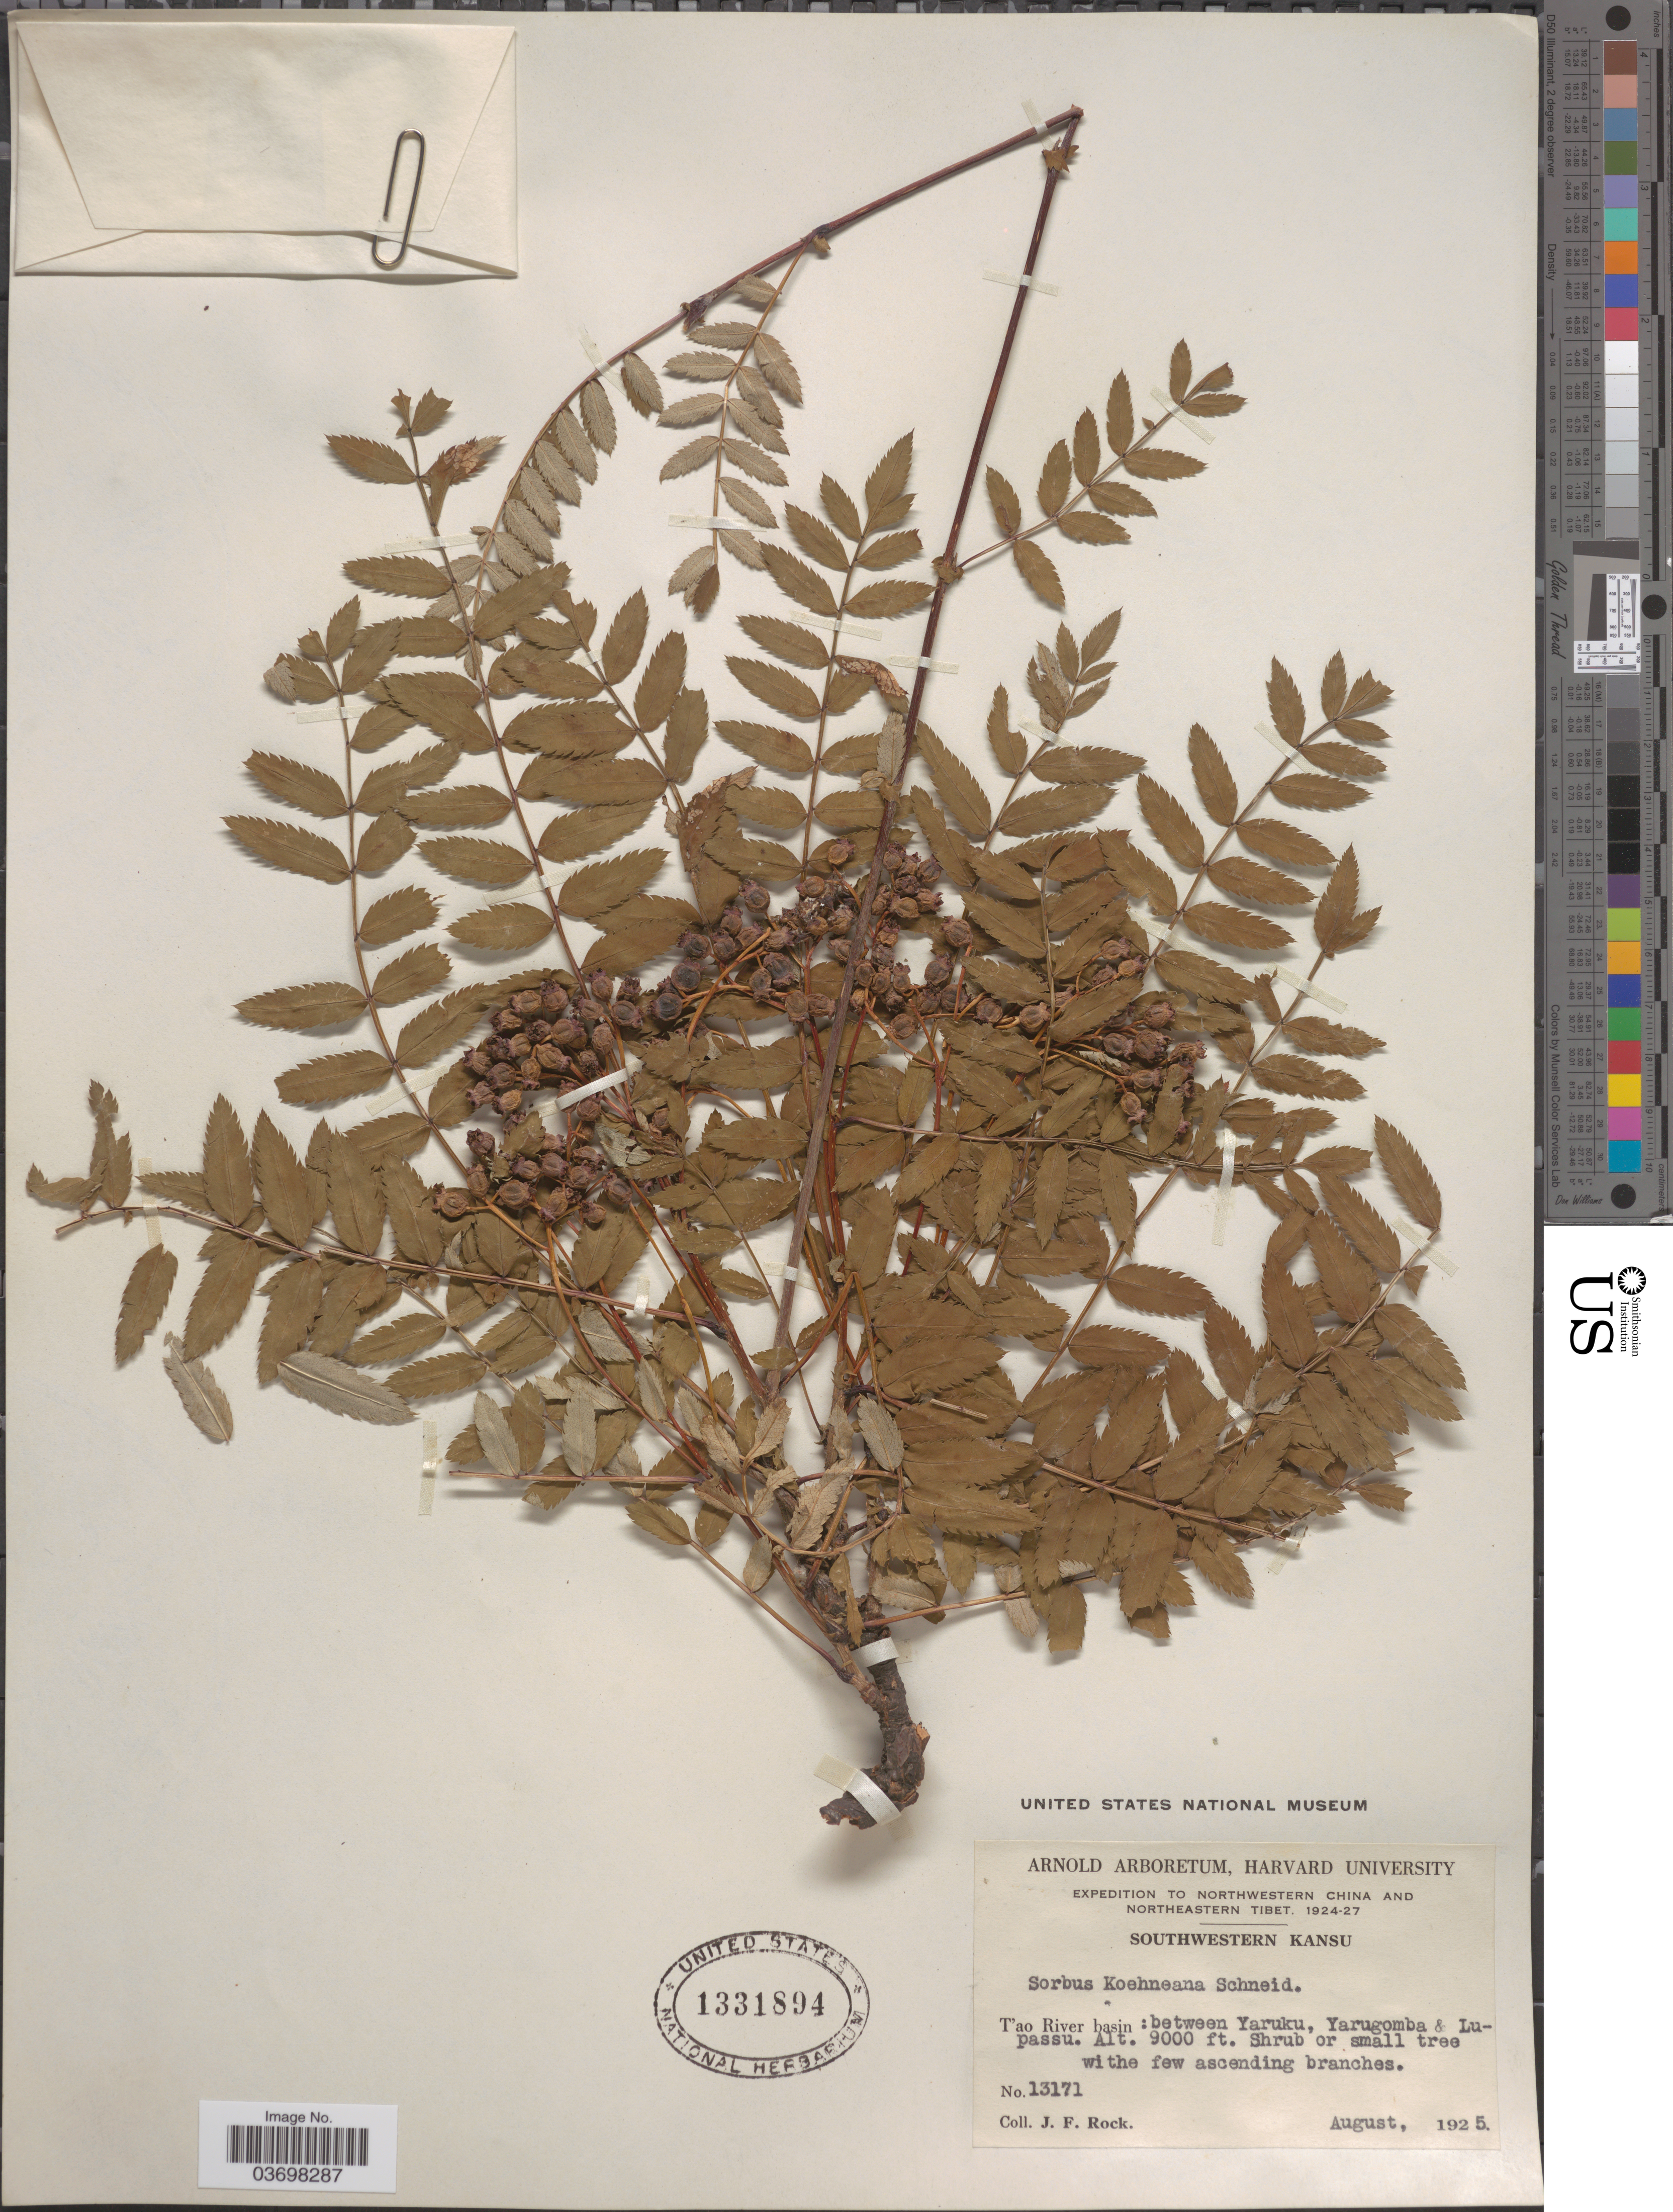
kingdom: Plantae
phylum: Tracheophyta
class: Magnoliopsida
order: Rosales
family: Rosaceae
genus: Sorbus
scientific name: Sorbus koehneana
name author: C.K. Schneid.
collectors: J. Rock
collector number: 13171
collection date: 1925-08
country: China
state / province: Gansu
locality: Northwestern China. Southwestern Kansu. T'ao River basin: between Yaruku, Yarugomba & Lupassu.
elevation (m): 2743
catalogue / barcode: US 1331894